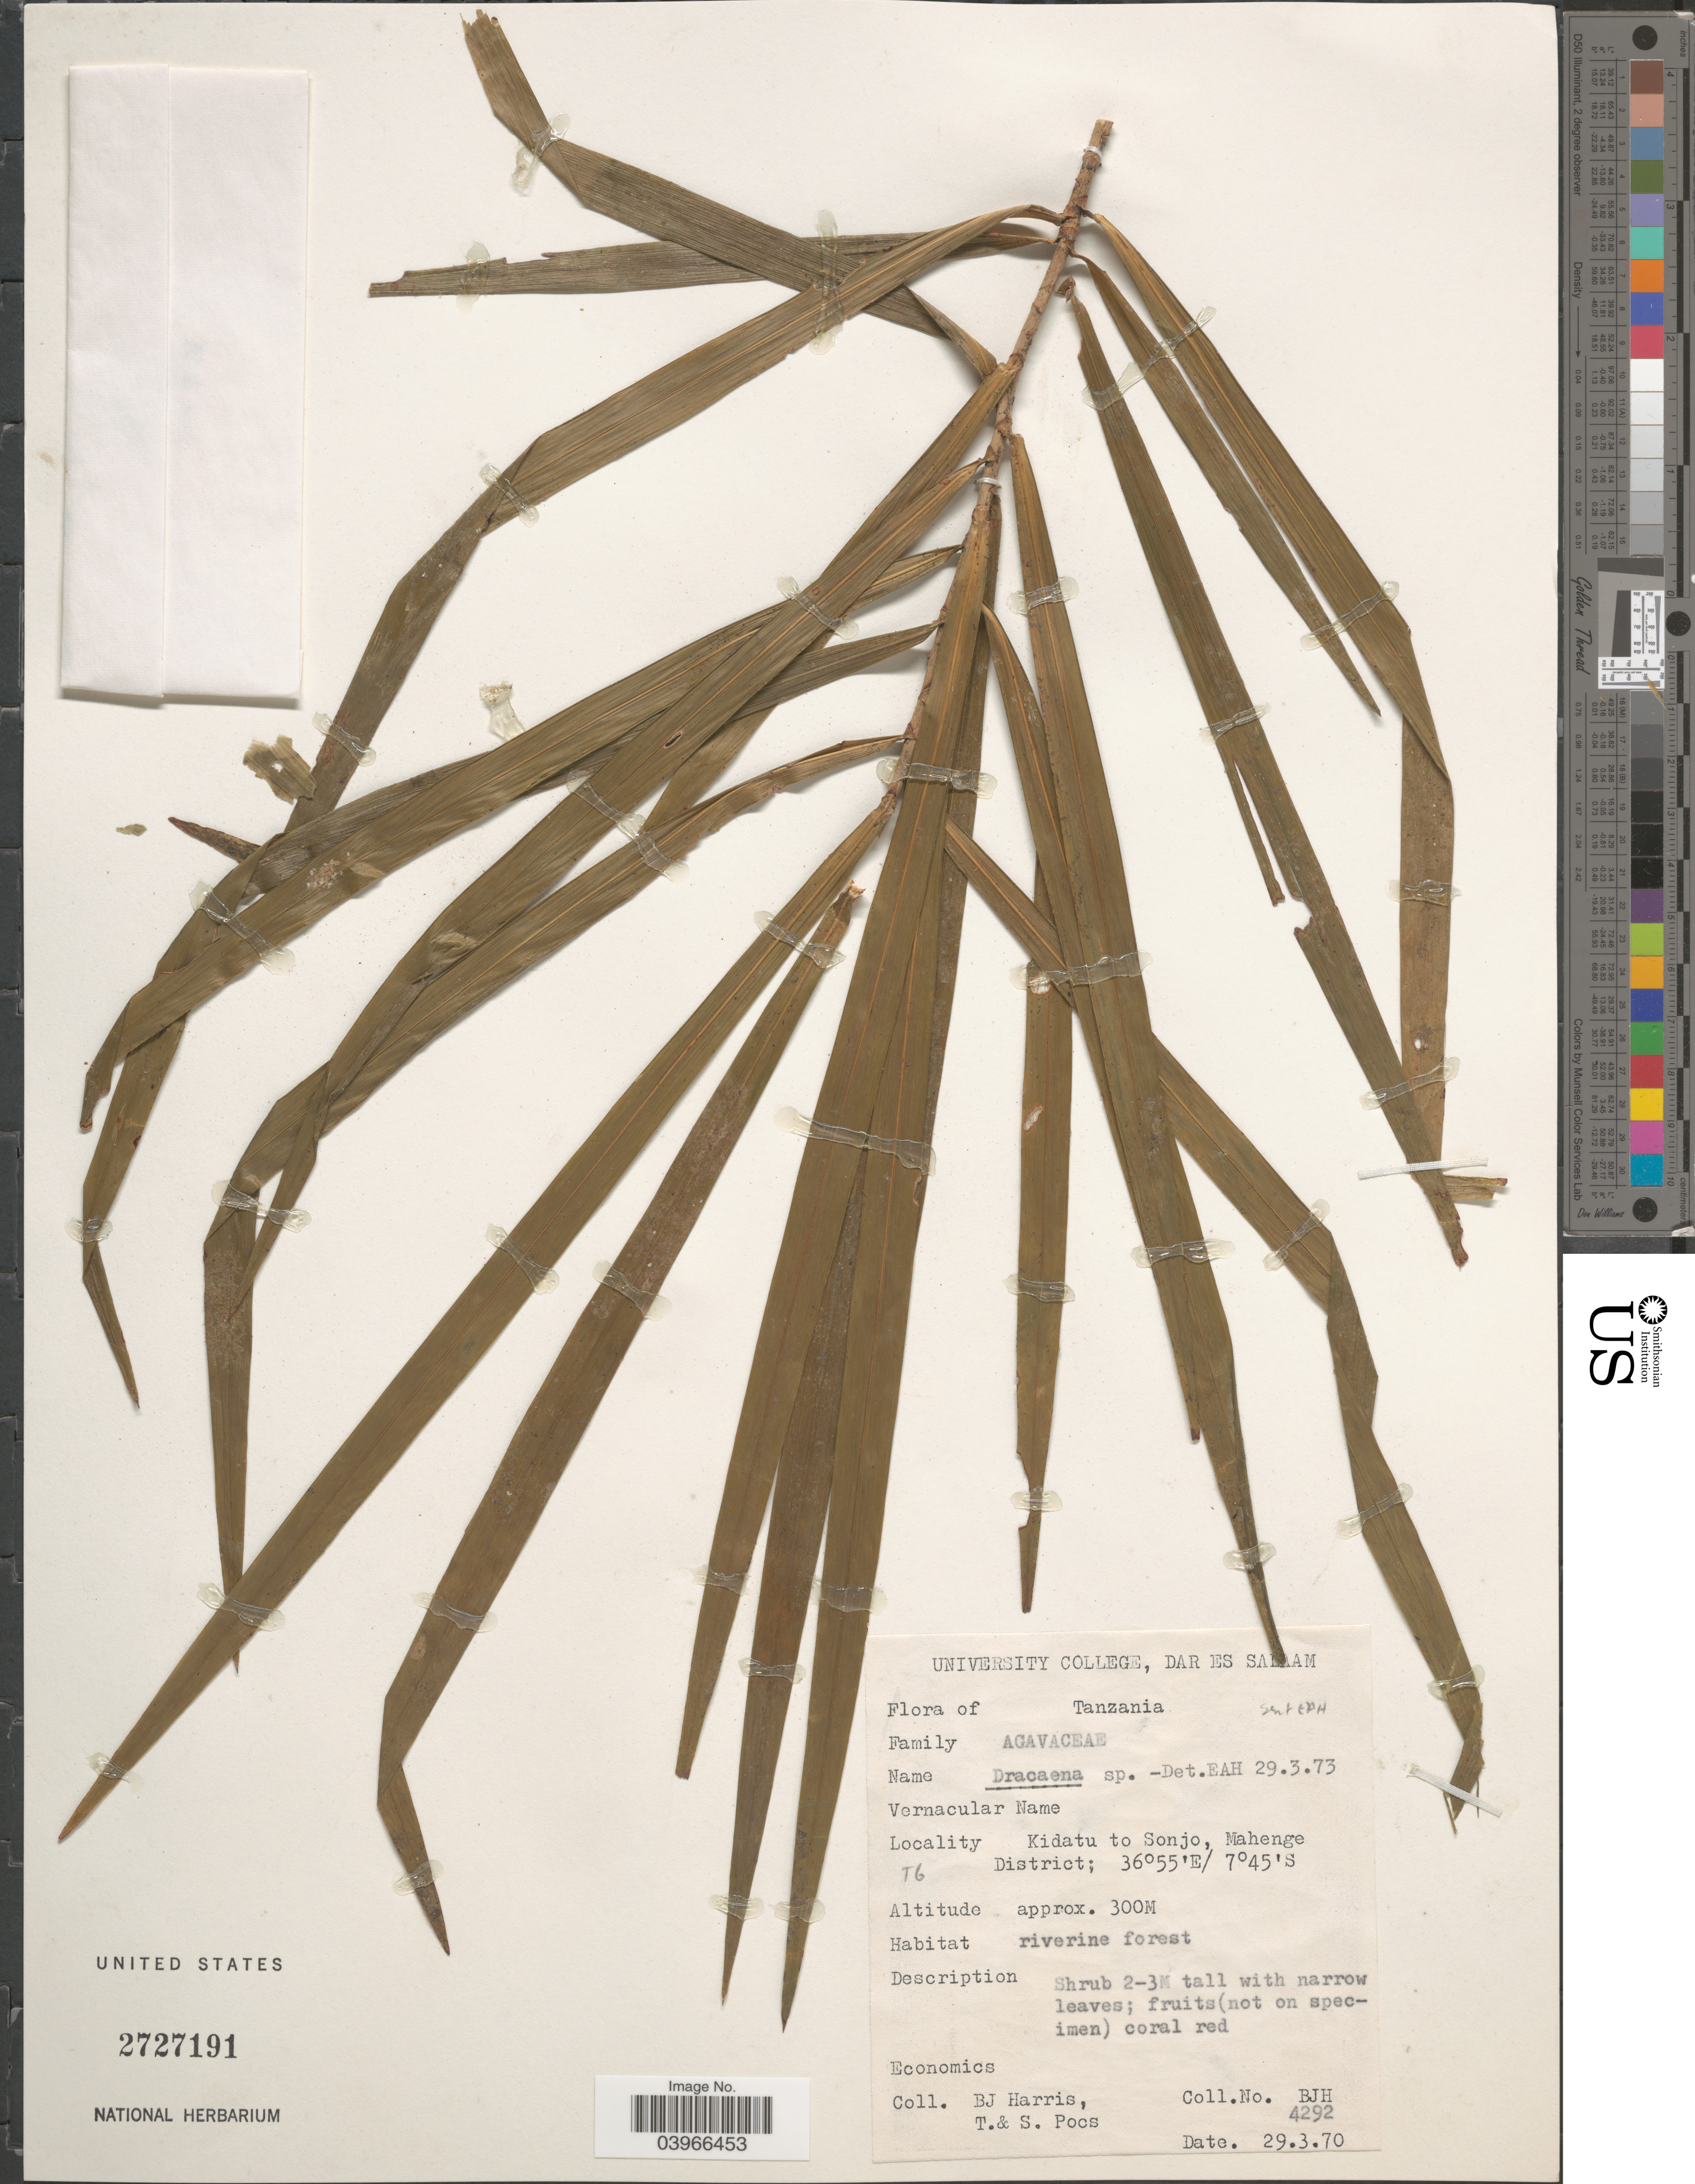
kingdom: Plantae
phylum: Tracheophyta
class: Liliopsida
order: Asparagales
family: Asparagaceae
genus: Dracaena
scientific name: Dracaena sp.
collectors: B. J. Harris, T. Pocs & S. Pocs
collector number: BJH4292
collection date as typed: Transcribed d/m/y: 29/3/70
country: Tanzania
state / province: Dar es Salaam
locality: Kidatu to Sonjo, Mahenge District.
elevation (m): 300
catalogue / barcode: US 2727191